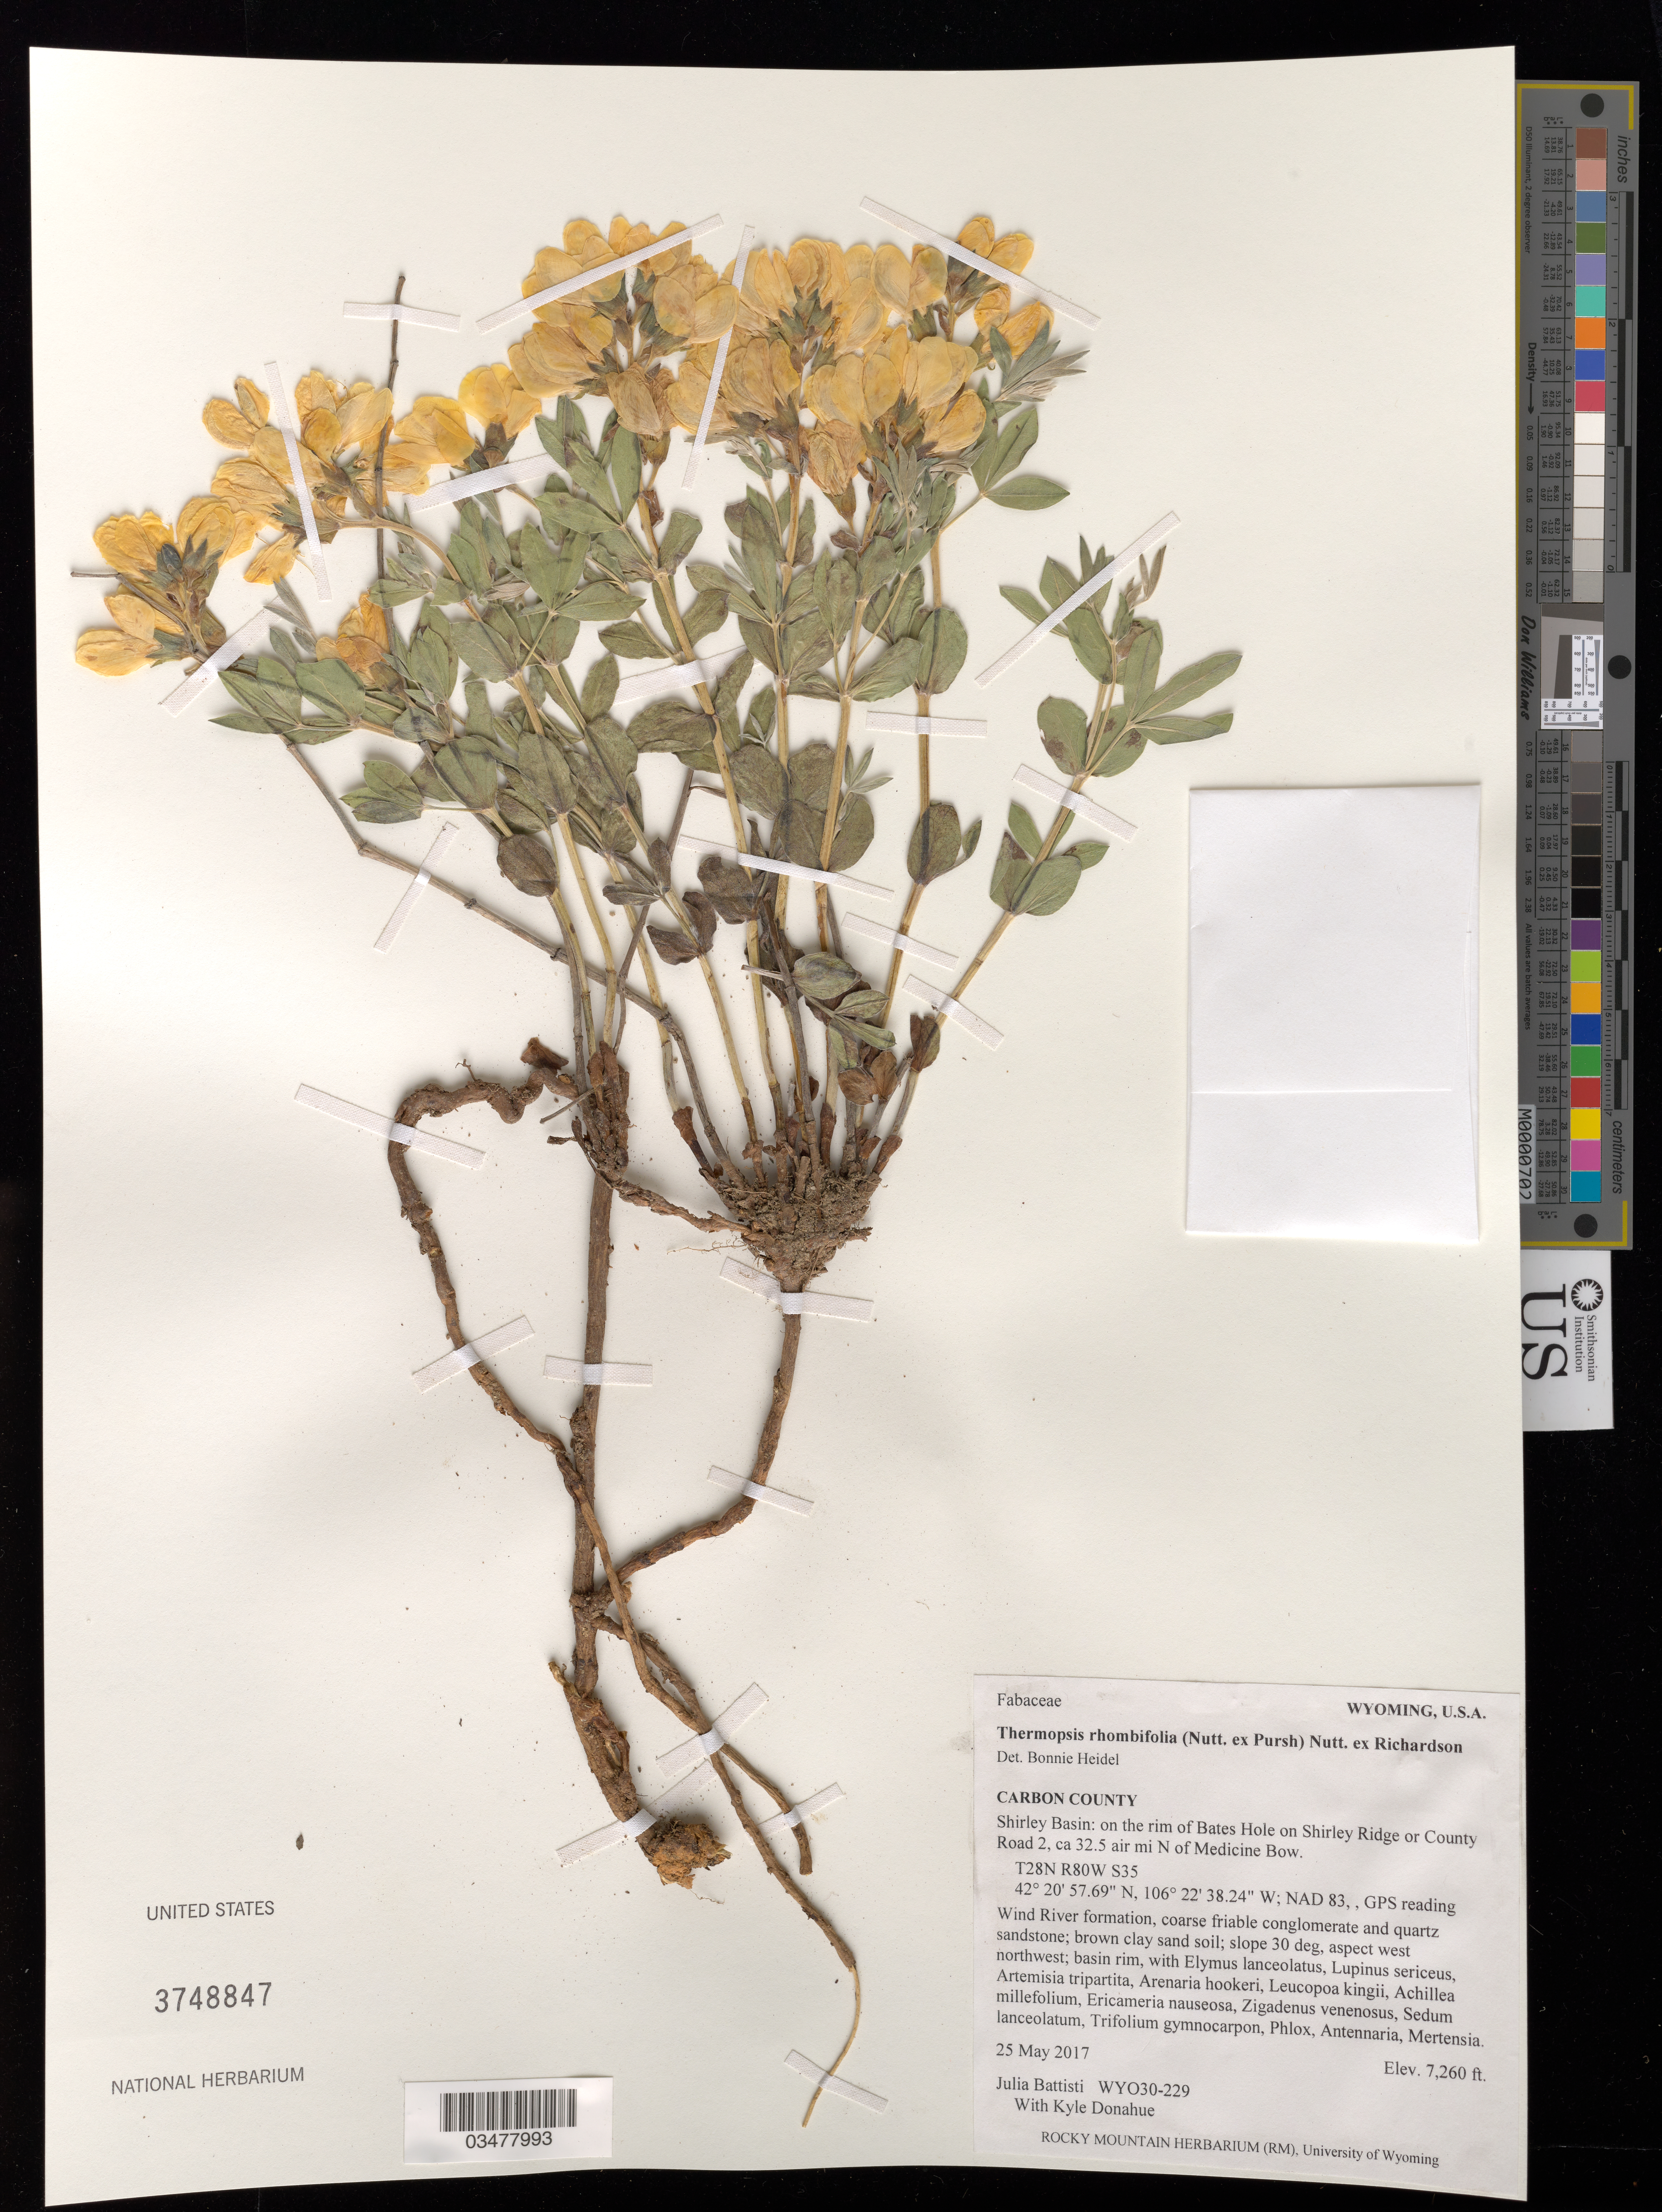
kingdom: Plantae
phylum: Tracheophyta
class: Magnoliopsida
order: Fabales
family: Fabaceae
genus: Thermopsis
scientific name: Thermopsis rhombifolia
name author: Richardson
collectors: J. Battisti & K. Donahue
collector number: WY030-229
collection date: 2017-05-25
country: United States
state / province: Wyoming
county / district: Carbon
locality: Shirley Basin, on the rim of Bates Hole on Shirley Ridge. T28N R80W S35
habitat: Loamy. With Elymus lanceolatus, Lupinus sericeus, Artimisia tripartita, Arenaria hookeri, etc.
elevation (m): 2213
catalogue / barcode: US 3748847